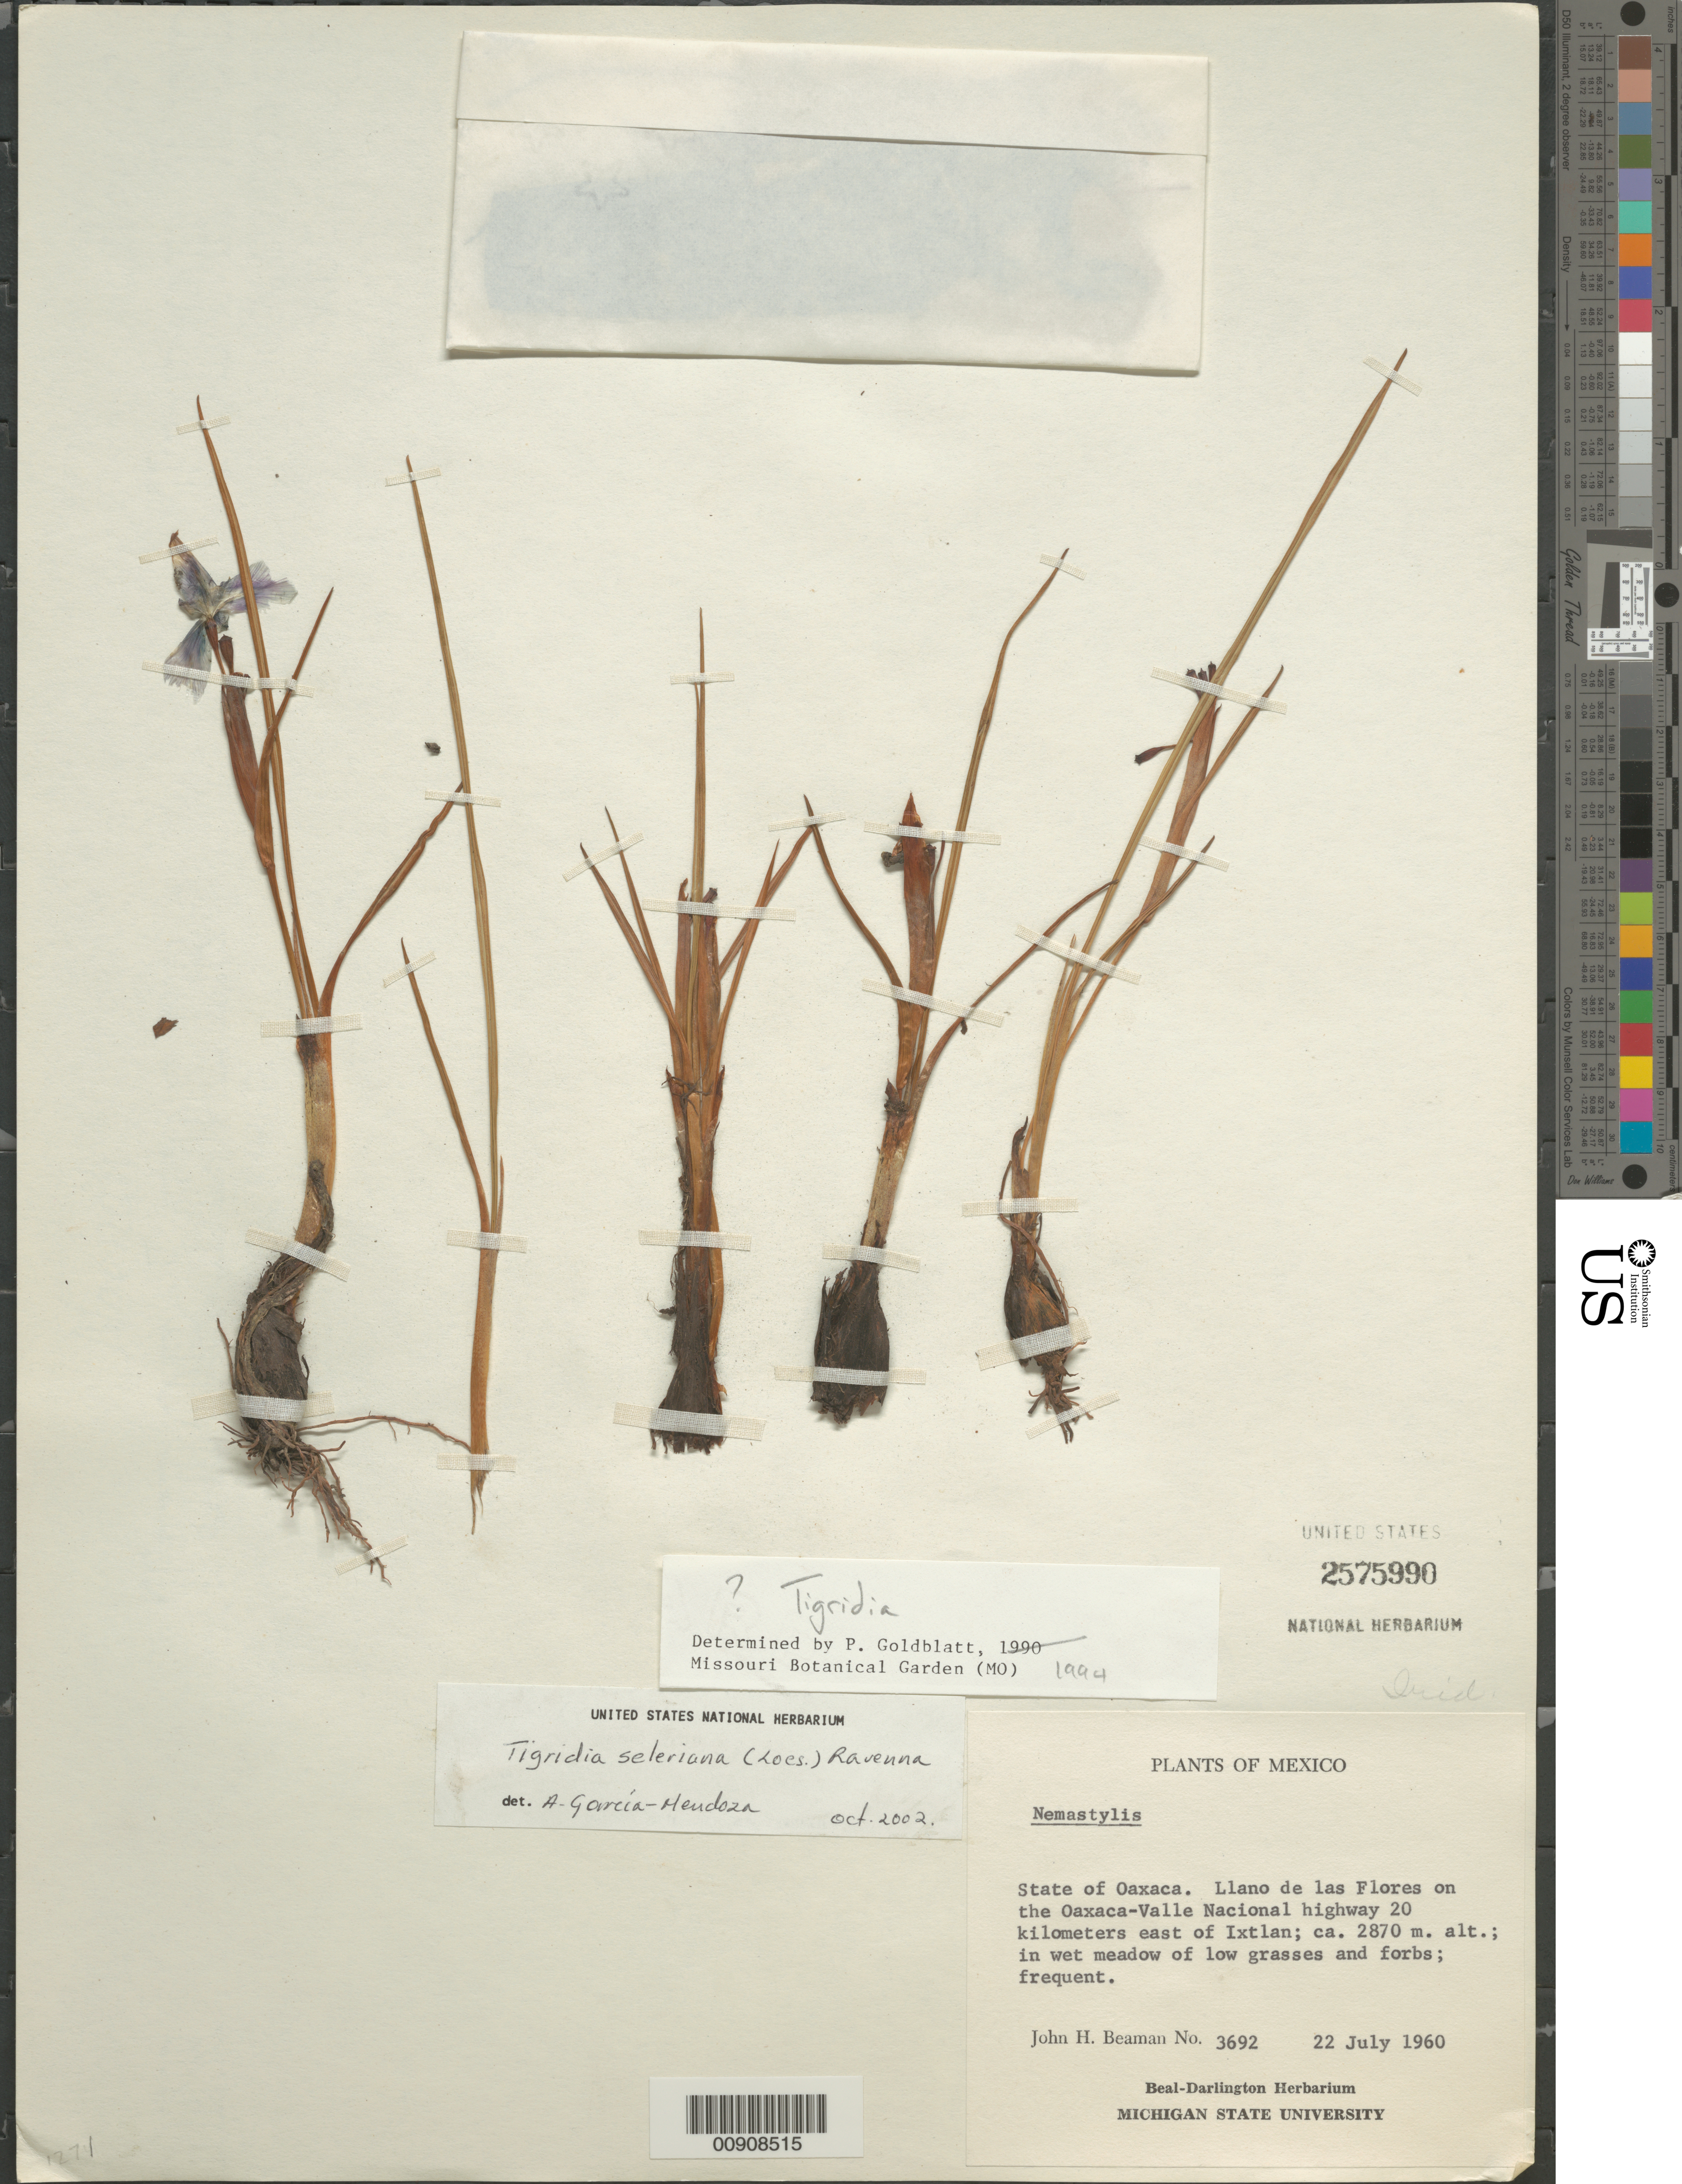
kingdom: Plantae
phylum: Tracheophyta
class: Liliopsida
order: Asparagales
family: Iridaceae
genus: Tigridia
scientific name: Tigridia seleriana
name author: (Loes.) Ravenna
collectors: J. H. Beaman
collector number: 3692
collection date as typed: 22 Jul 1960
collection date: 1960-07-22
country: Mexico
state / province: Oaxaca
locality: State of Oaxaca. Llano de las Flores on the Oaxaca-Valle Nacional highway 20 kilometers east of Ixtlan.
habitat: In wet meadow of low grasses and forbs.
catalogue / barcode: US 2575990